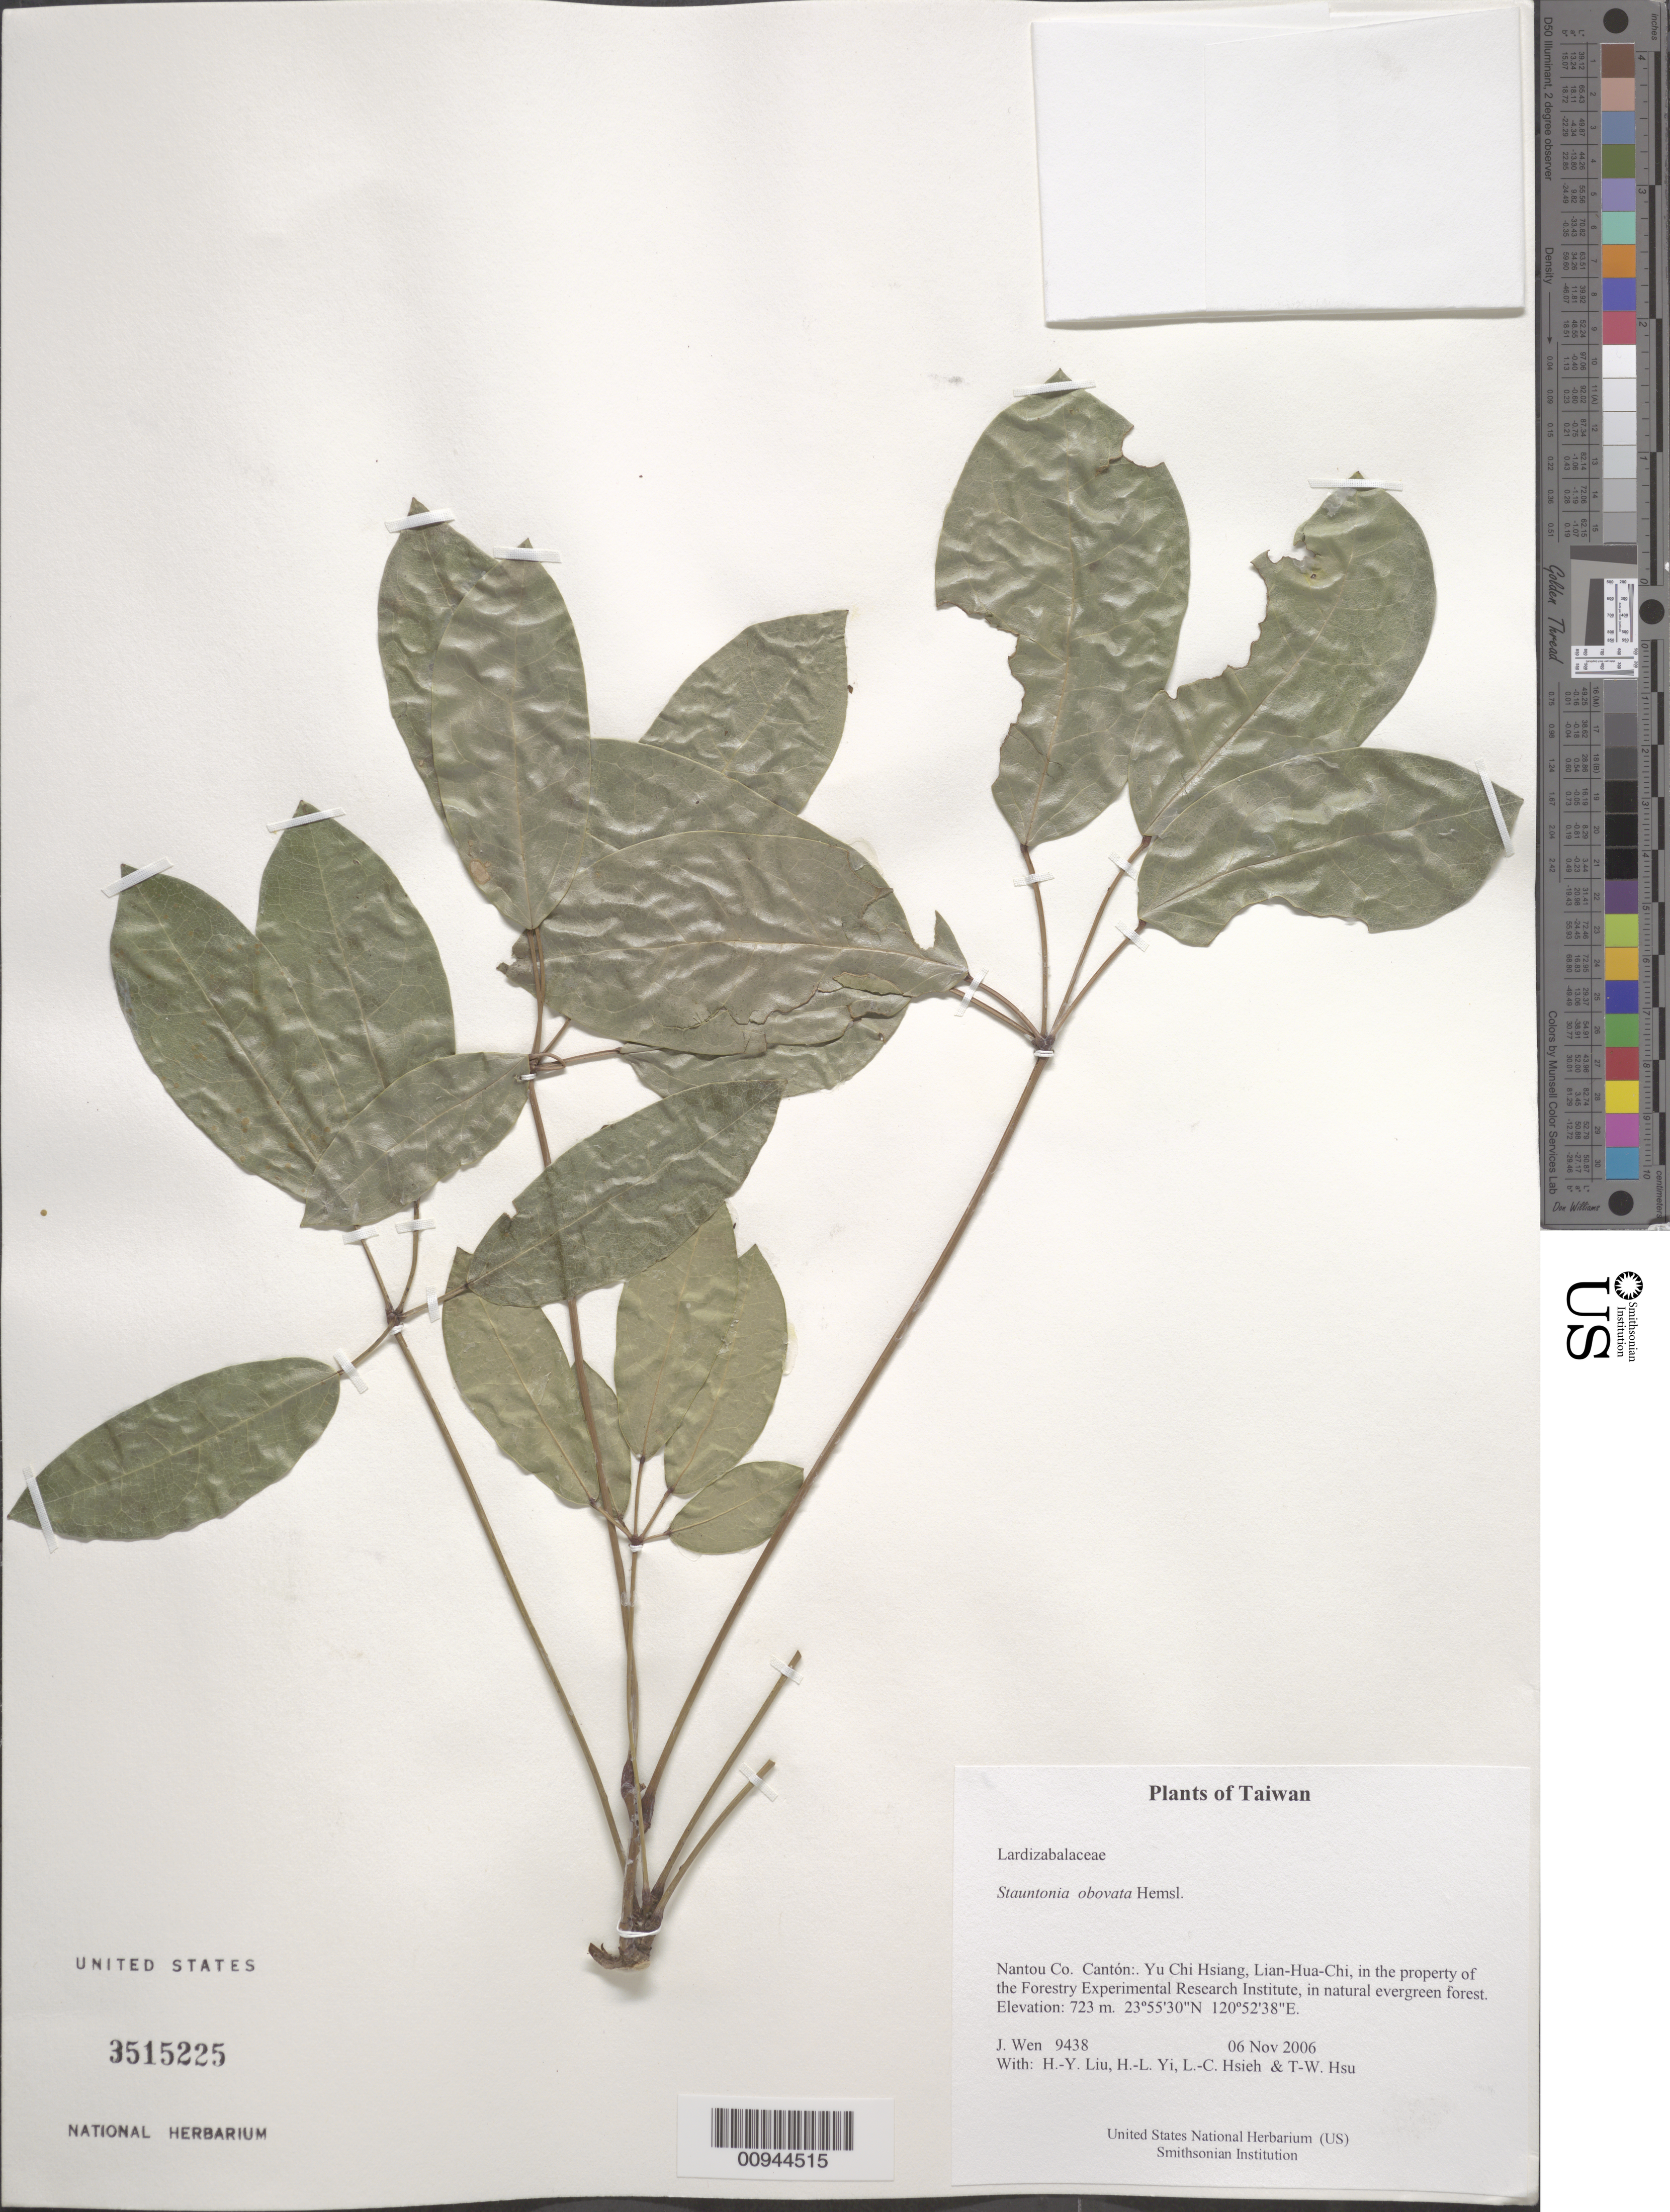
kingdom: Plantae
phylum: Tracheophyta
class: Magnoliopsida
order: Ranunculales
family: Lardizabalaceae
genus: Stauntonia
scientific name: Stauntonia obovata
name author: Hemsl.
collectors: J. Wen, H. Liu, H. l. Yi, L. Hsieh & T. Hsu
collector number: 9438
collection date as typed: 06 Nov 2006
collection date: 2006-11-06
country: Taiwan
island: Taiwan [Formosa]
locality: Yu Chi Hsiang, Lian-Hua-Chi, in the property of the Forestry Experimental Research Institute, in natural evergreen forest.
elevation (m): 723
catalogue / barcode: US 3515225